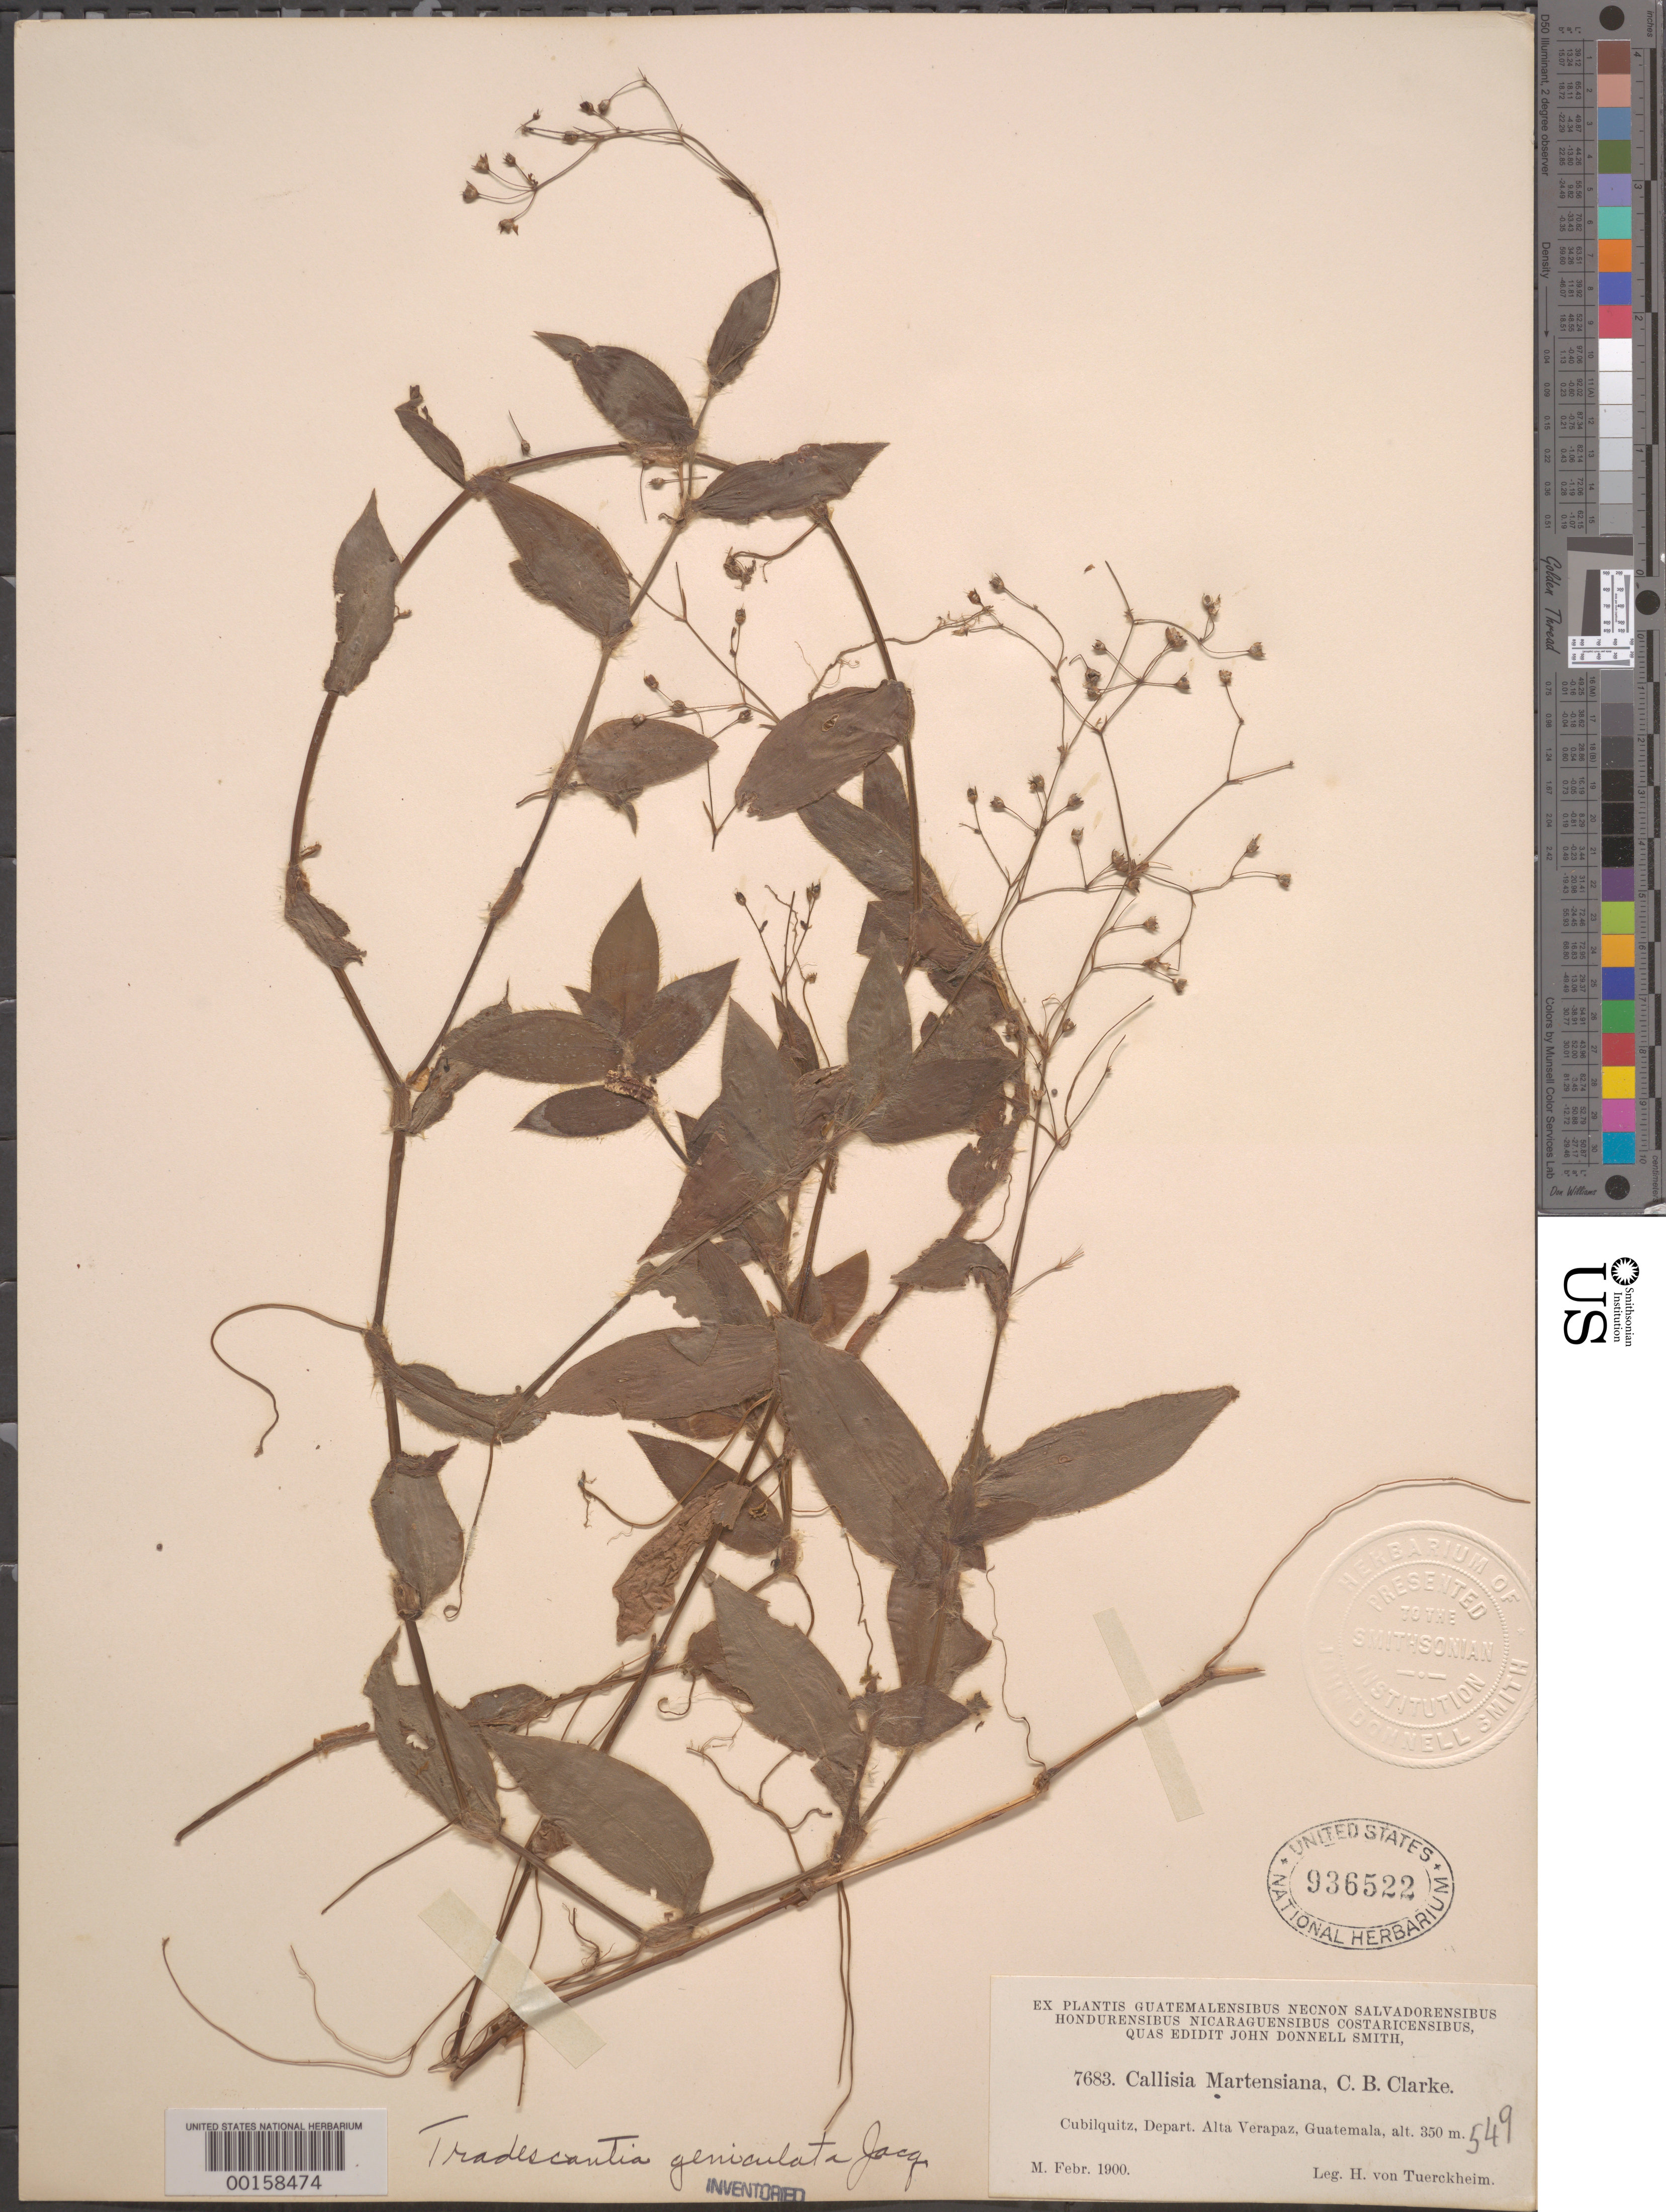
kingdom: Plantae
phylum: Tracheophyta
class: Liliopsida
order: Commelinales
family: Commelinaceae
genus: Gibasis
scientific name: Gibasis geniculata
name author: (Jacq.) Rohweder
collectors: H. von Türckheim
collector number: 7683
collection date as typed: Feb 1900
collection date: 1900-02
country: Guatemala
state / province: Alta Verapaz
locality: Cubilquitz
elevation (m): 350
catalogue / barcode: US 936522